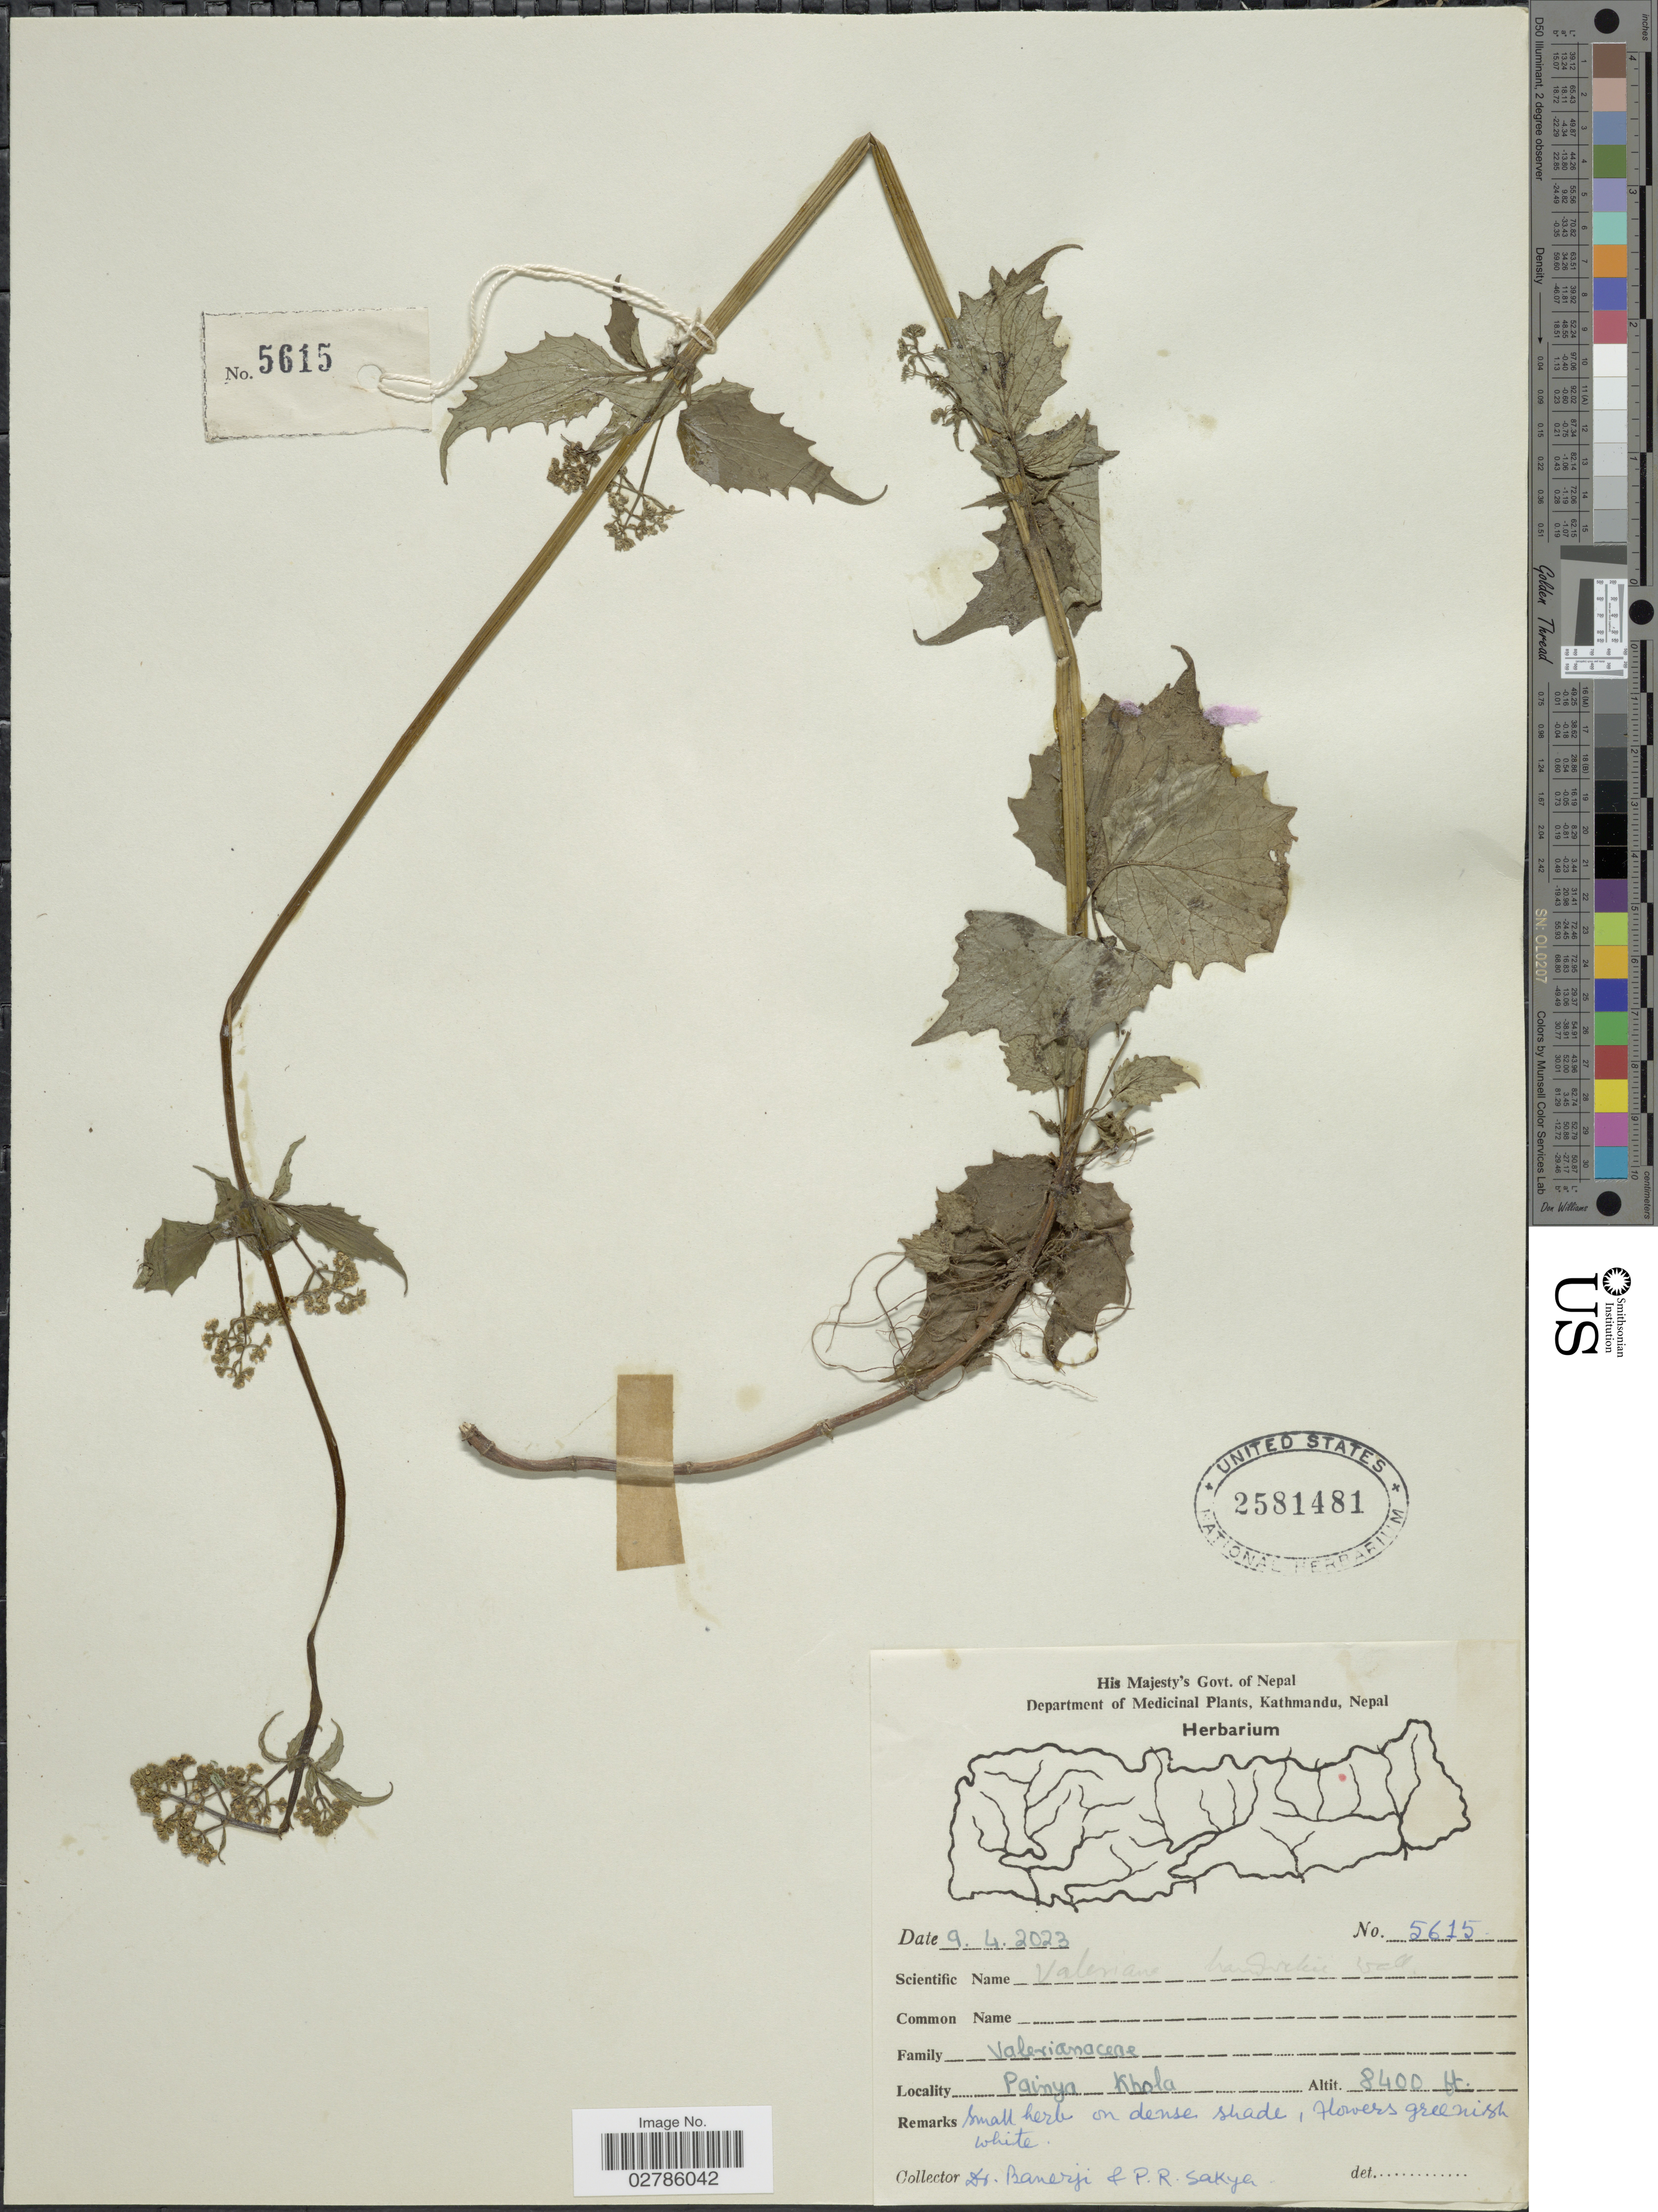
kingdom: Plantae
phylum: Tracheophyta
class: Magnoliopsida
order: Dipsacales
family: Caprifoliaceae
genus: Valeriana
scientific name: Valeriana hardwickii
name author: Wall.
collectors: -. Banerji & P. Sakya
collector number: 5615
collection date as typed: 9.4.2023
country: Nepal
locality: Painya Khola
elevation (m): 2560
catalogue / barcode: US 2581481